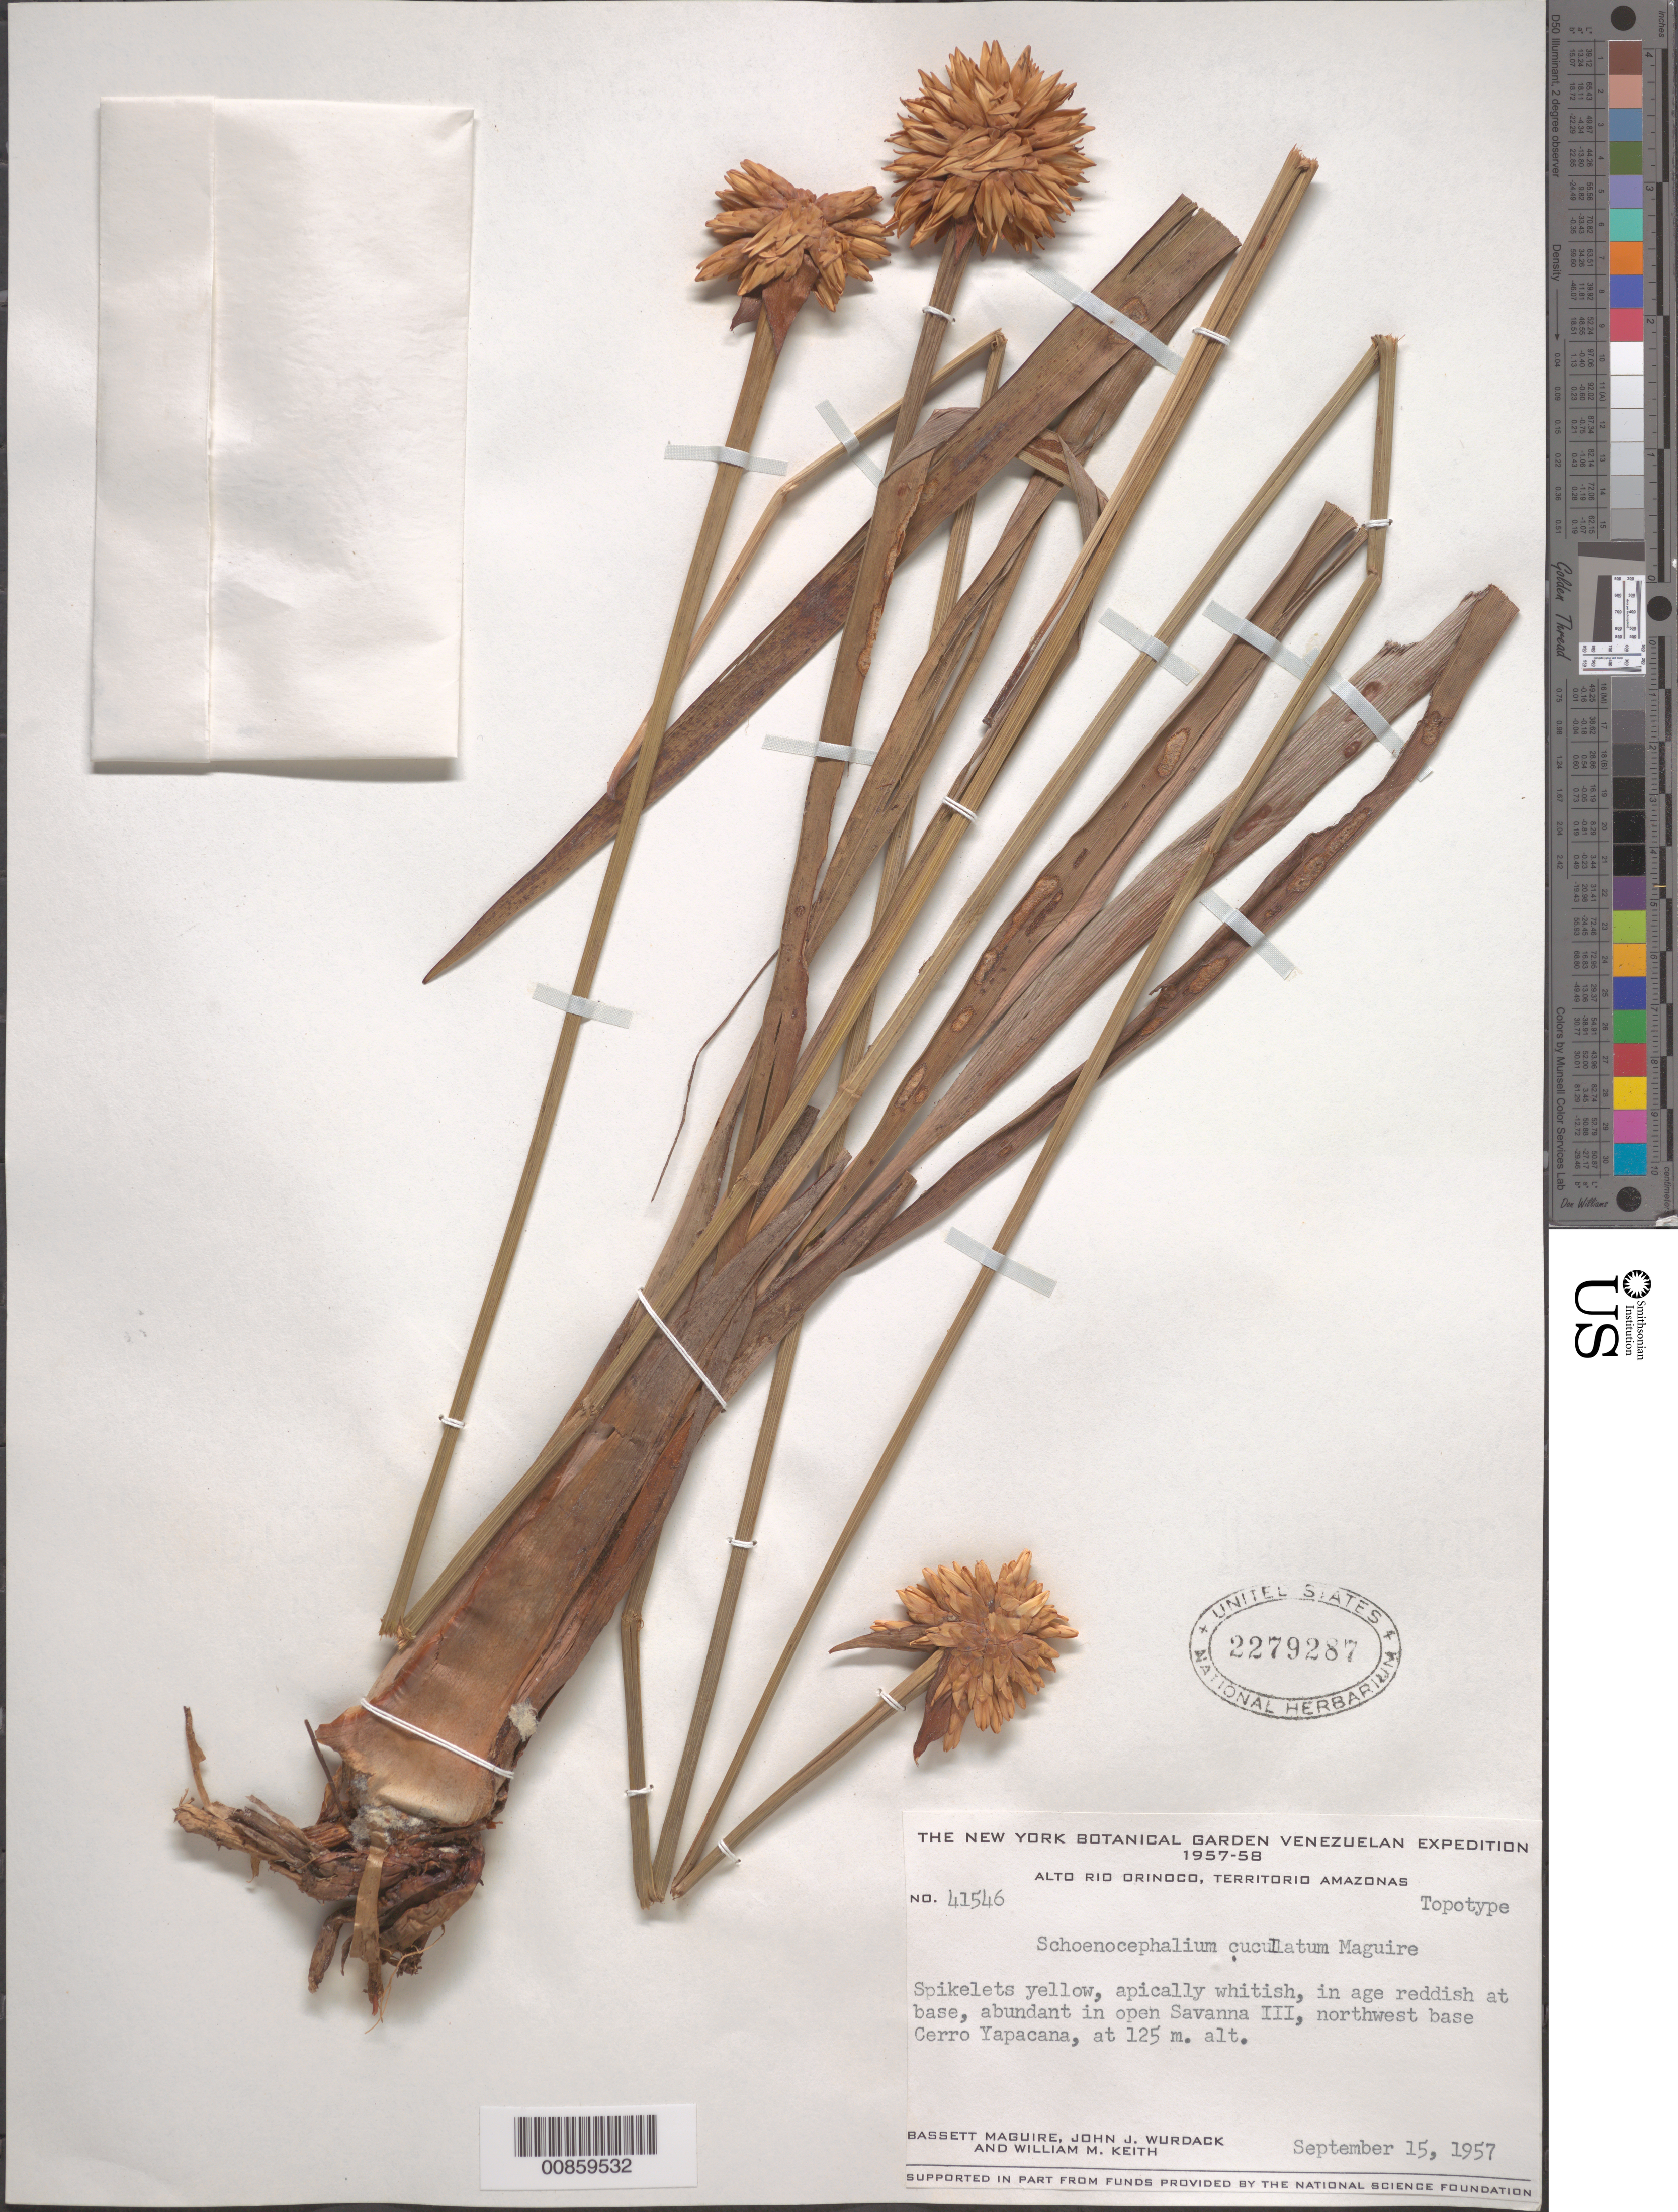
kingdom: Plantae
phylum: Tracheophyta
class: Liliopsida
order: Poales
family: Rapateaceae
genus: Schoenocephalium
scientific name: Schoenocephalium cucullatum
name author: Maguire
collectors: B. Maguire, J. J. Wurdack & W. Keith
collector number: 41546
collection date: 1957-09-15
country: Venezuela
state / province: Amazonas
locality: Alto Rio Orinoco, Territorio Amazonas. In open Savanna III, northwest base Cerro Yapacana.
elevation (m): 125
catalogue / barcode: US 2279287